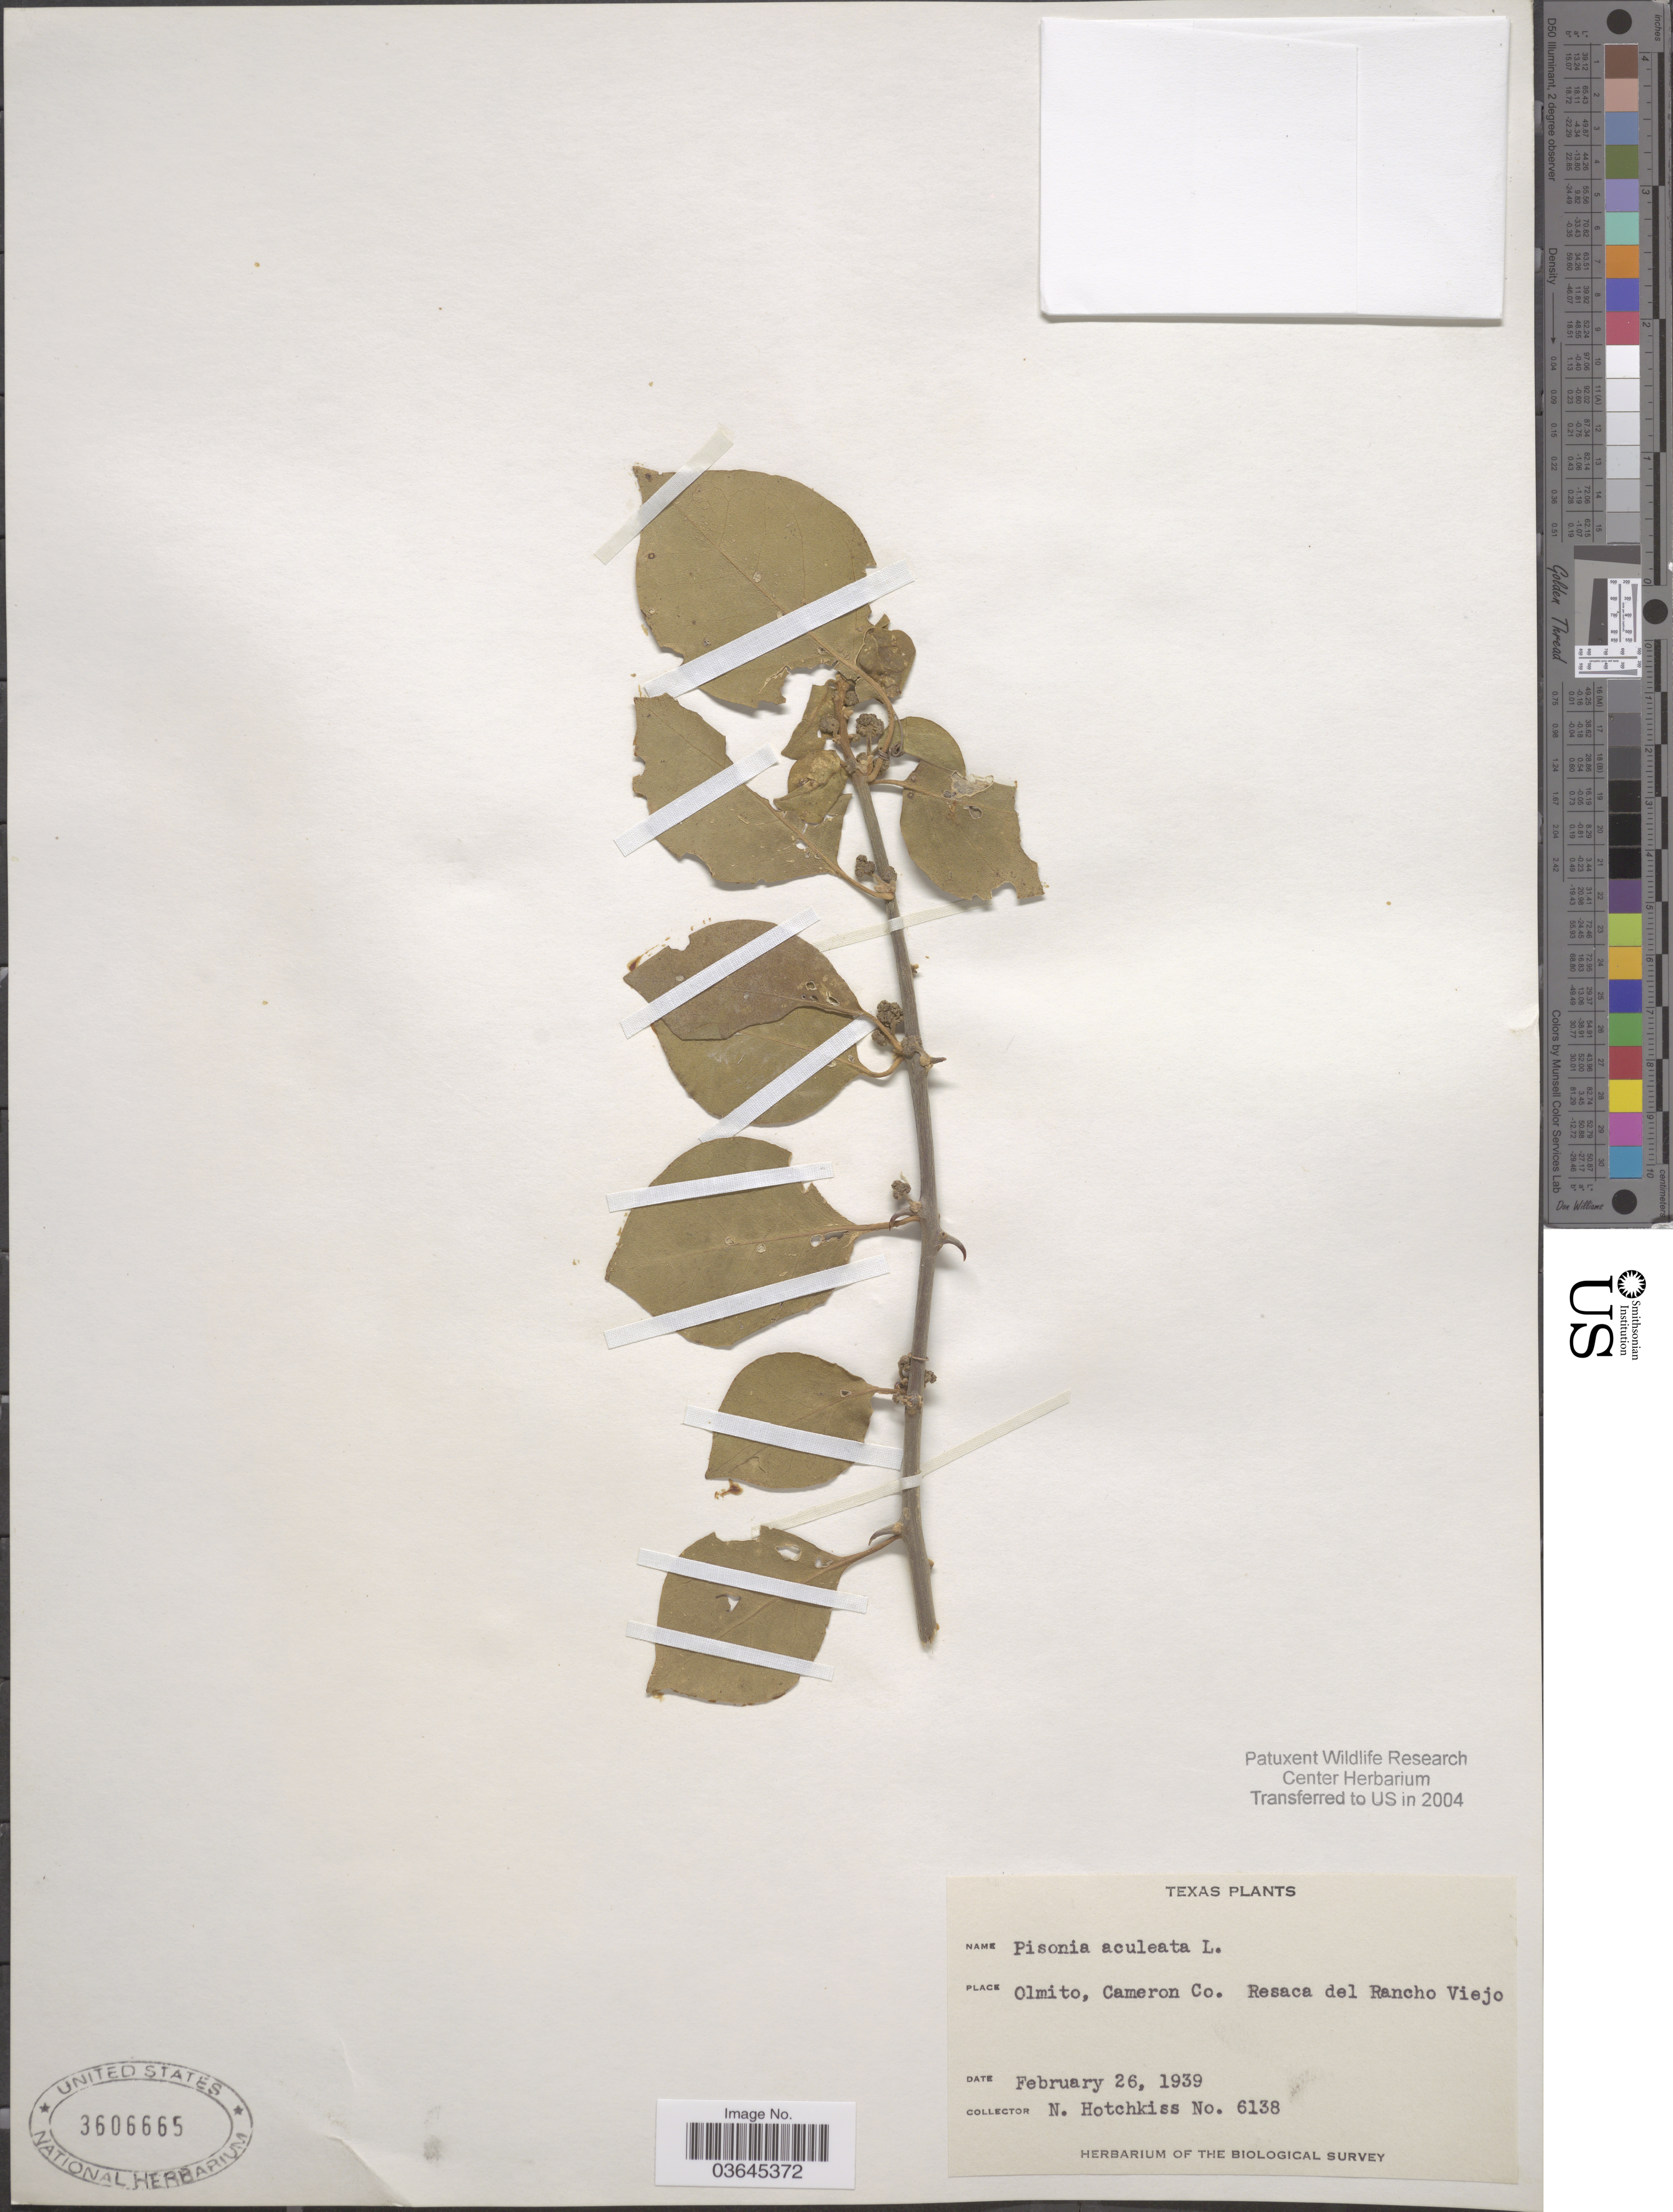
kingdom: Plantae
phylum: Tracheophyta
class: Magnoliopsida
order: Caryophyllales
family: Nyctaginaceae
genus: Pisonia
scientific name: Pisonia aculeata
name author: L.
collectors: N. Hotchkiss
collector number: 6138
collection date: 1939-02-26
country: United States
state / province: Texas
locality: Olmito, Cameron Co., Resaca del Rancho Viejo.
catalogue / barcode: US 3606665